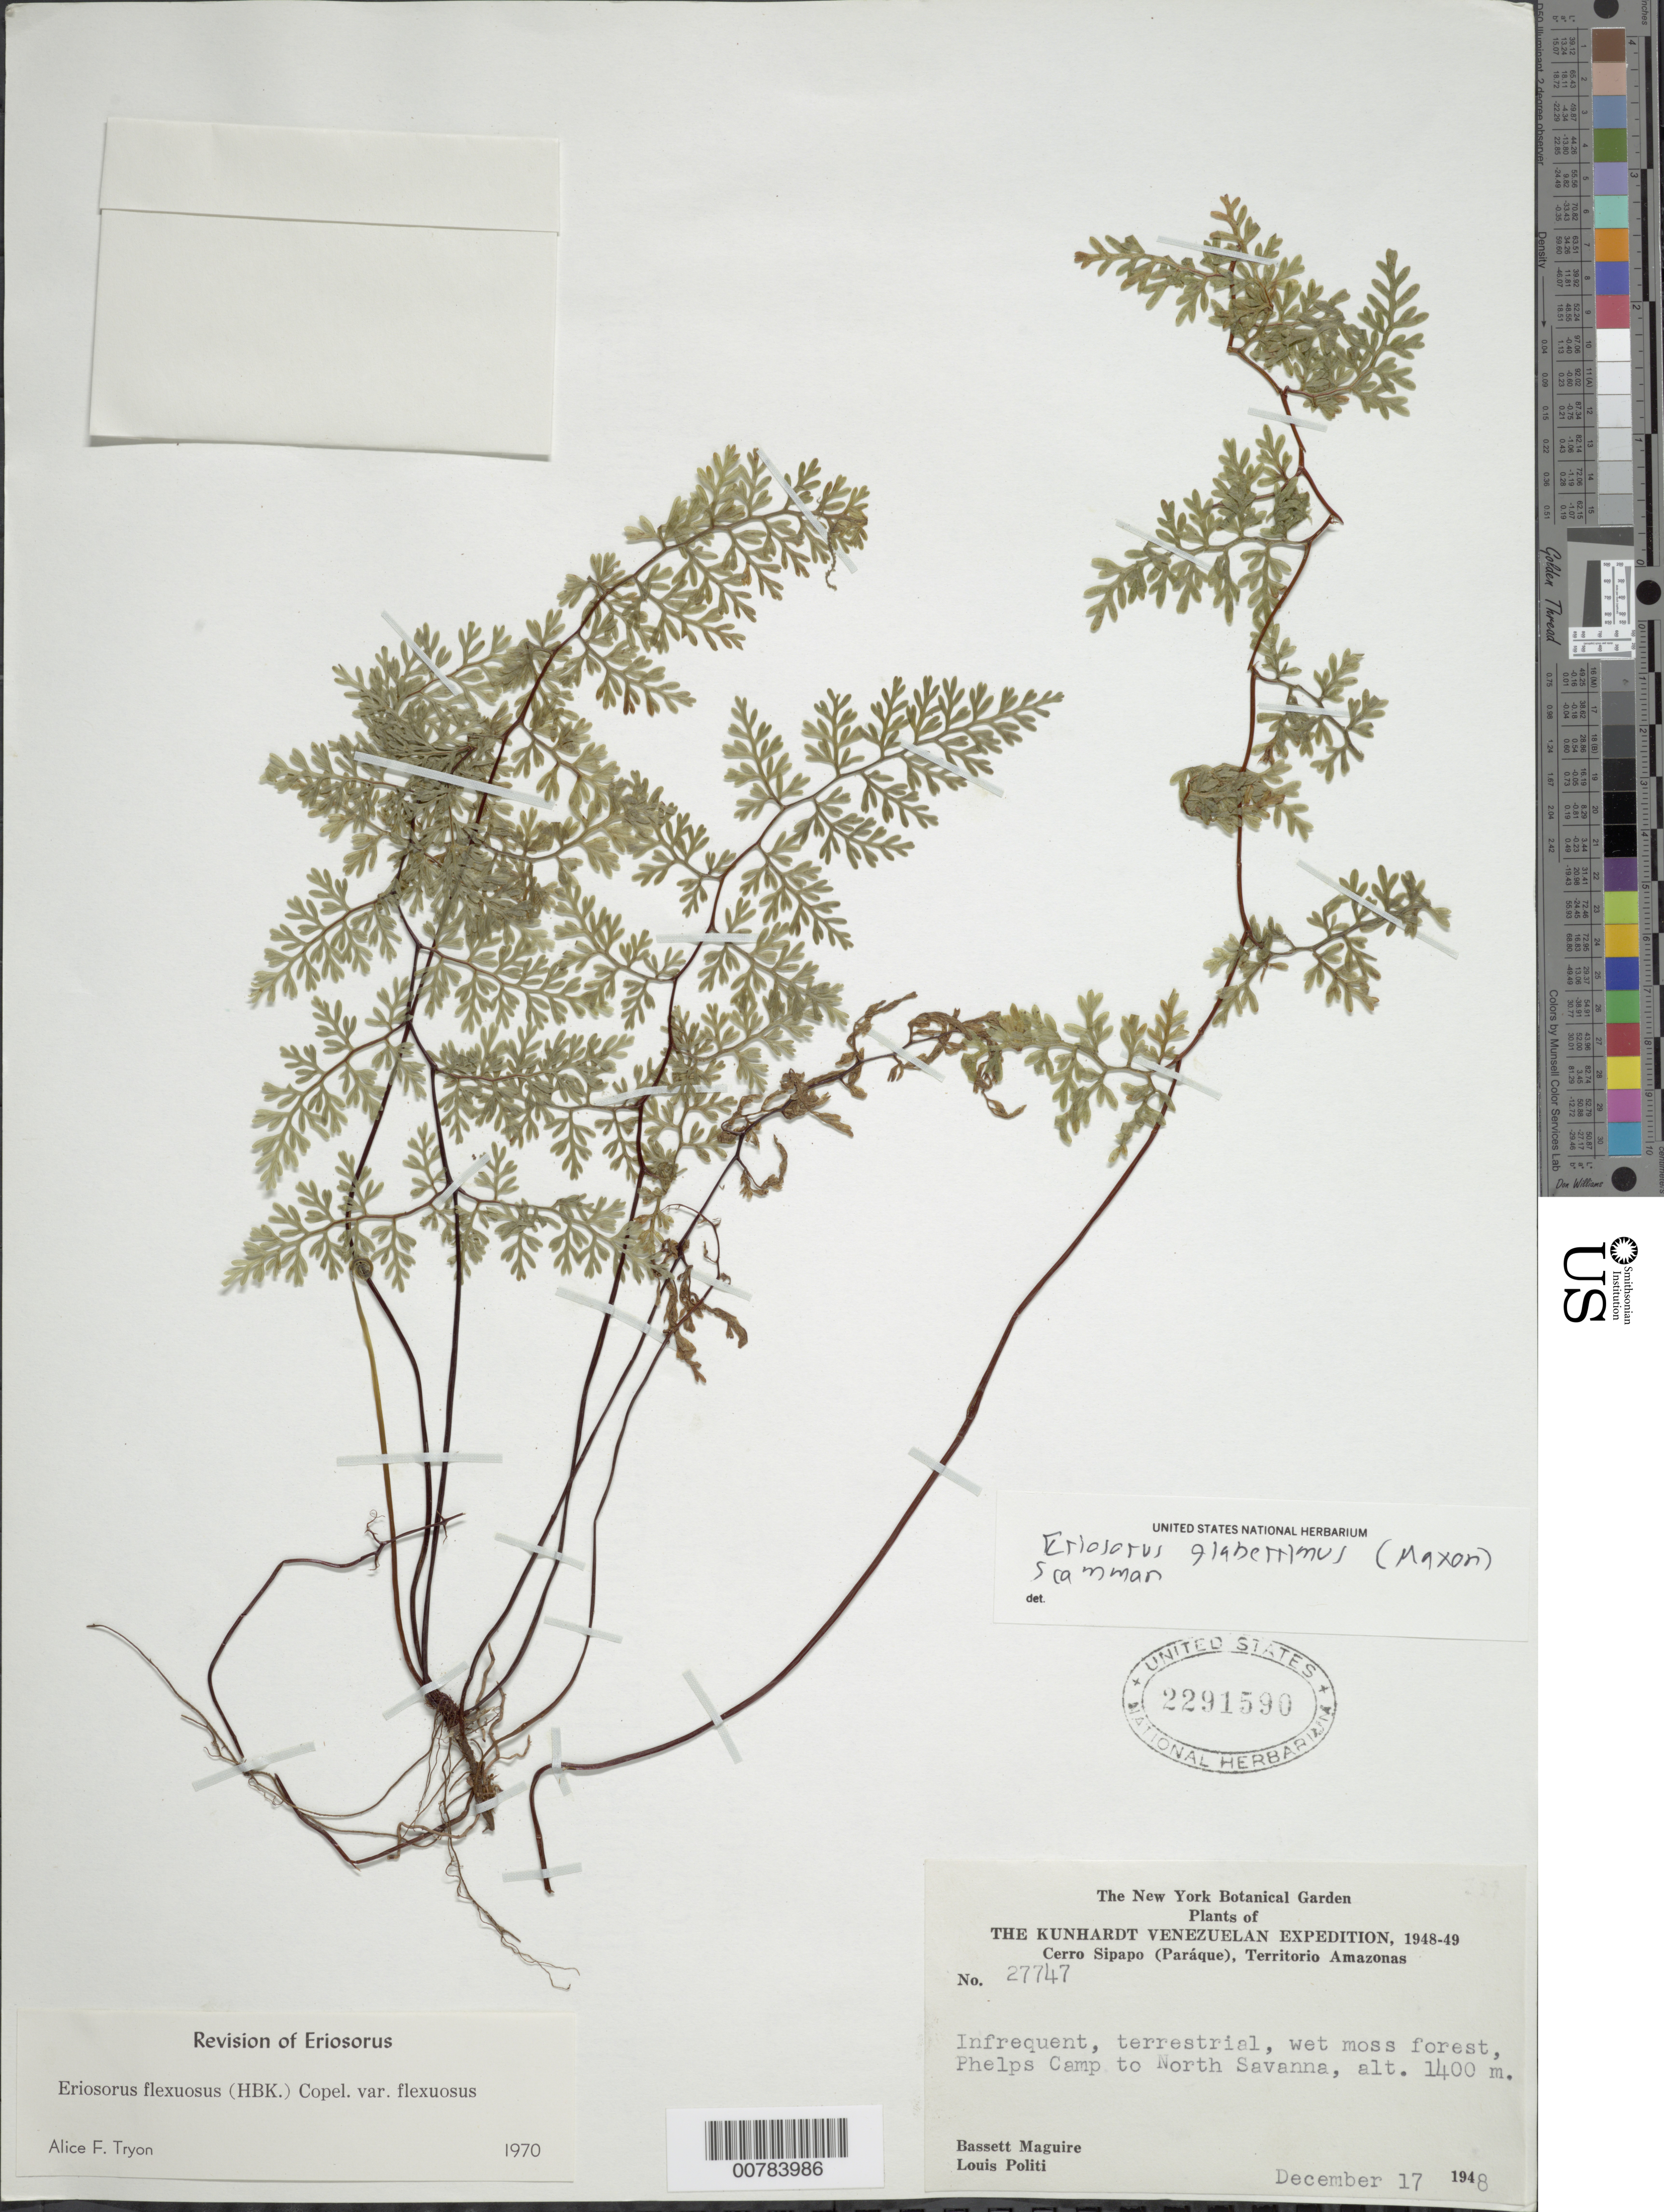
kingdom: Plantae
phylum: Tracheophyta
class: Polypodiopsida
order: Polypodiales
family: Pteridaceae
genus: Jamesonia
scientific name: Jamesonia flexuosa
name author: (Humb. & Bonpl.) Christenh.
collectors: B. Maguire & L. Politi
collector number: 27747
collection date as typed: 17-Dec-48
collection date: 1948-12-17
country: Venezuela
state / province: Amazonas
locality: Cerro Sipapo (Paráque), Phelps Camp to North Savanna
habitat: Wet moss forest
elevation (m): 1400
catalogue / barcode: US 2291590